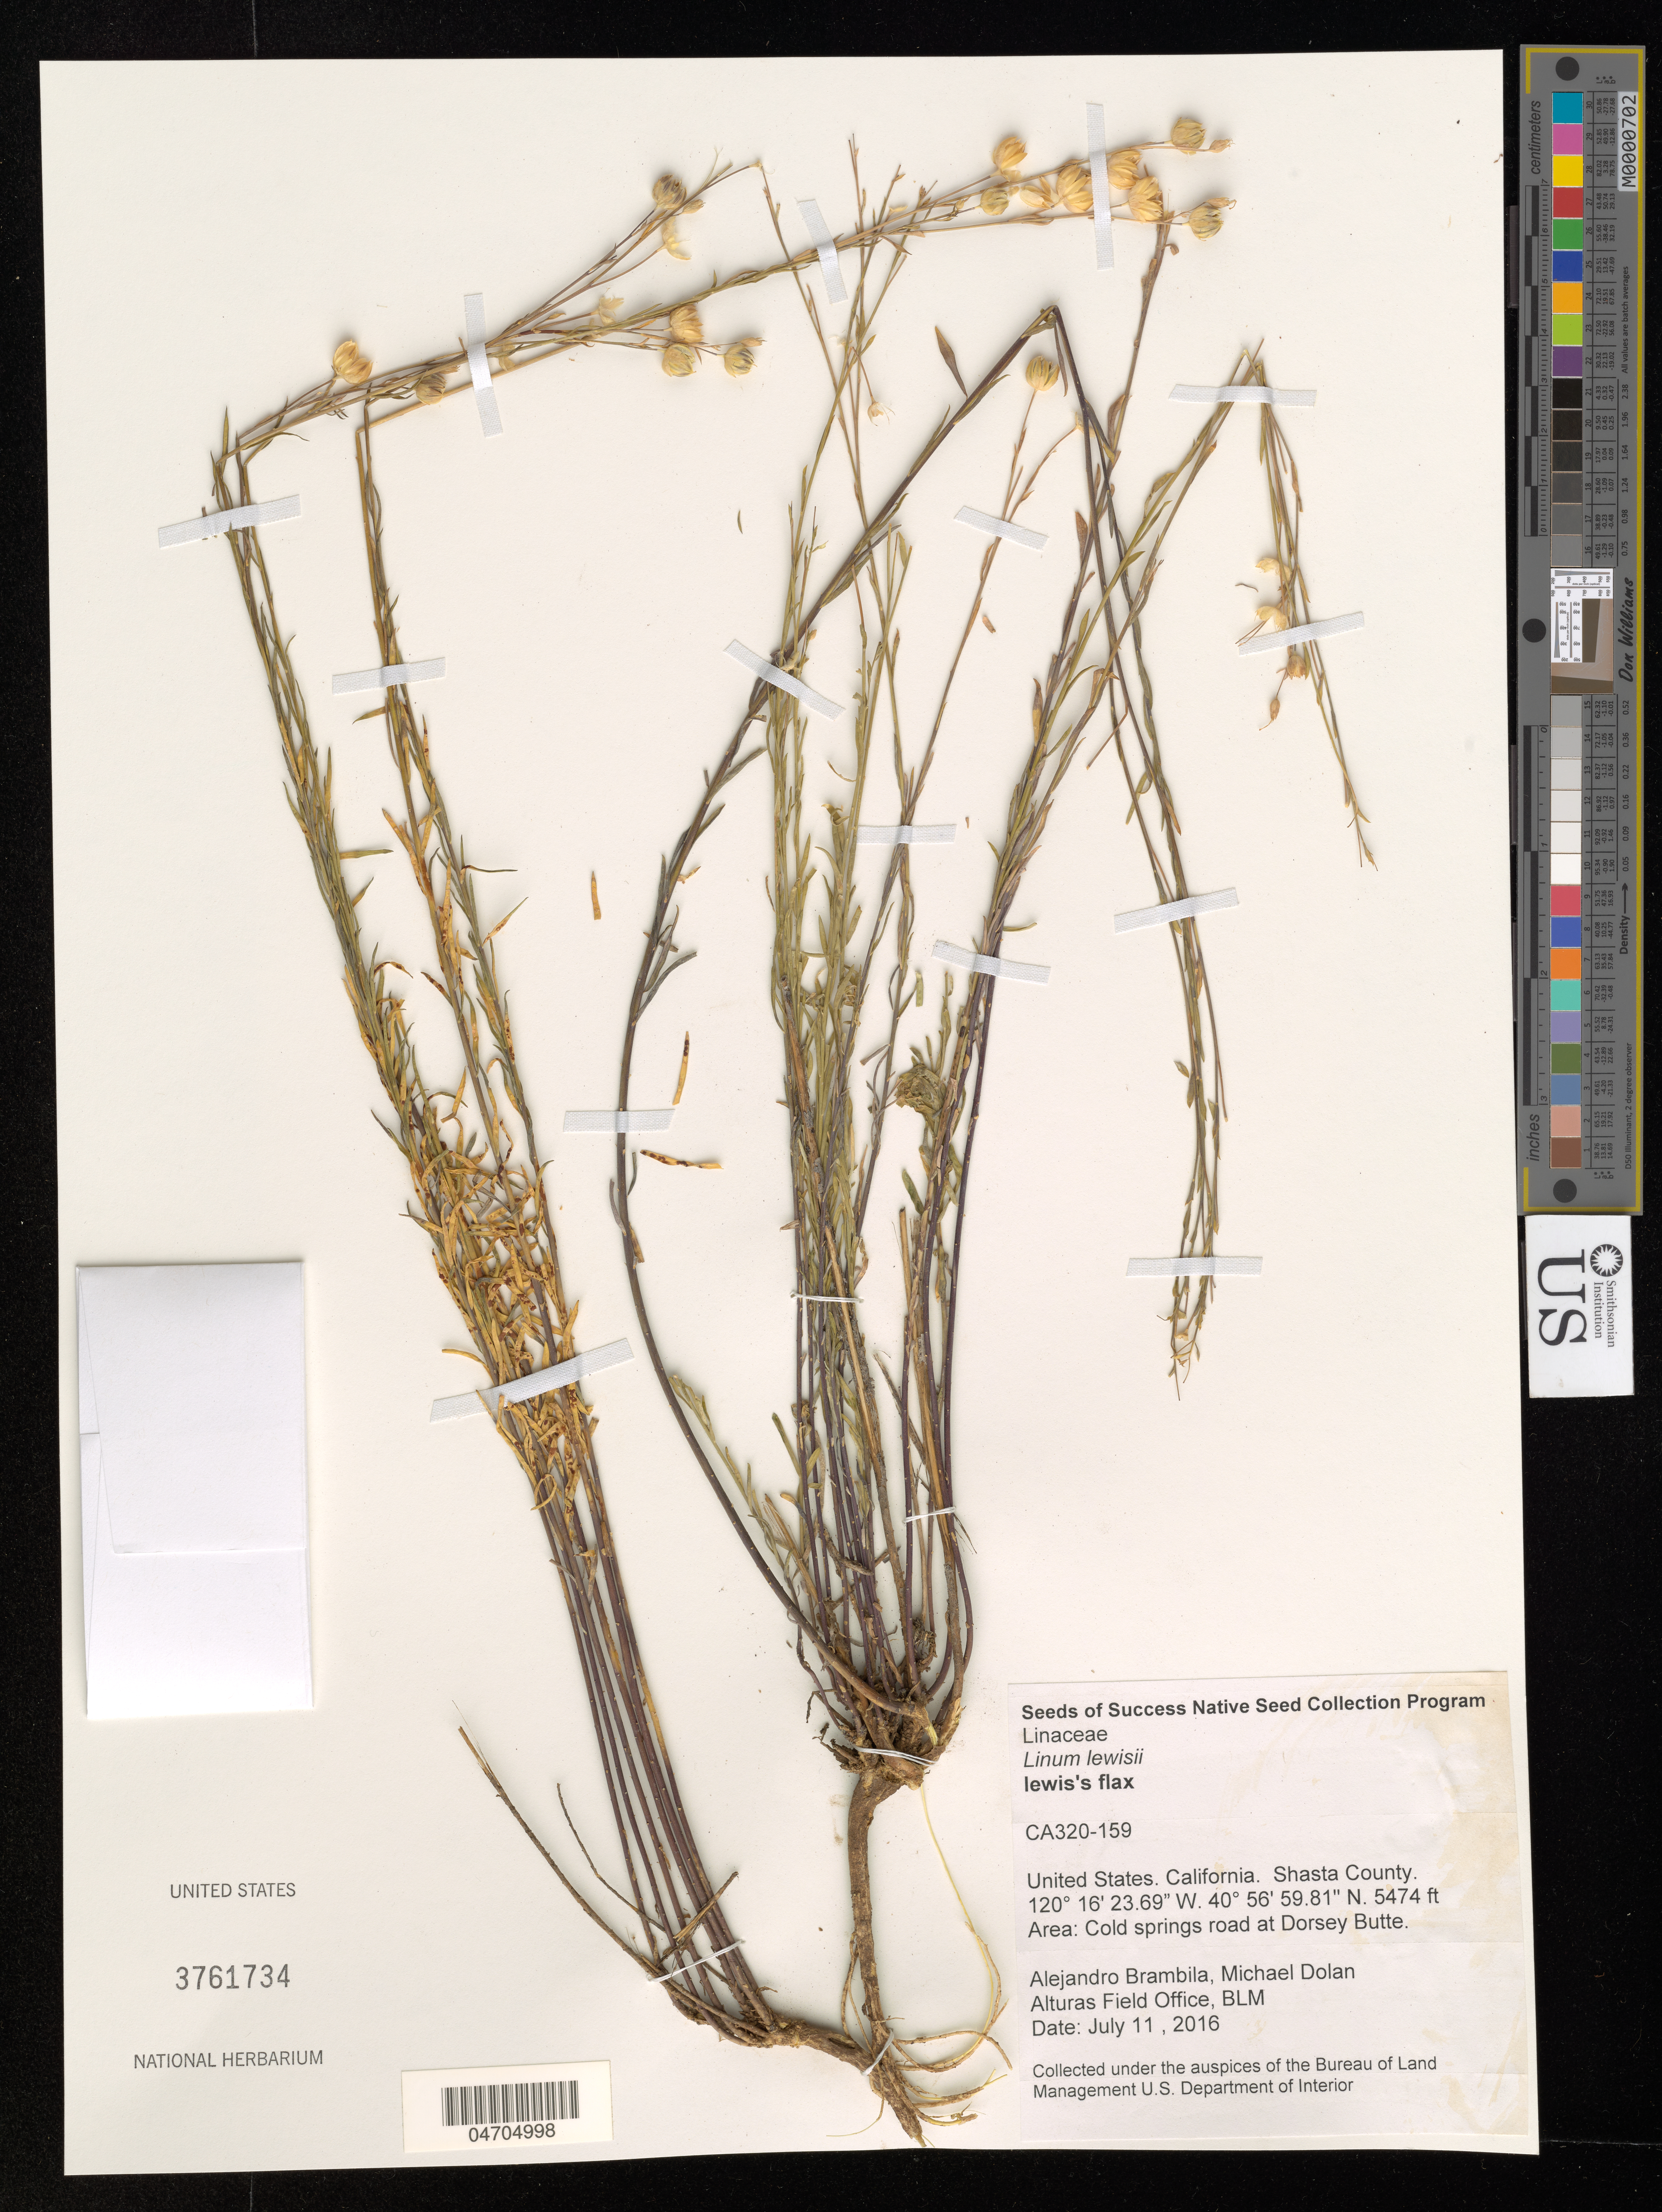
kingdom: Plantae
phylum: Tracheophyta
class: Magnoliopsida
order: Malpighiales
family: Linaceae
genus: Linum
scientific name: Linum lewisii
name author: Pursh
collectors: A. Brambila & M. Dolan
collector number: CA320-159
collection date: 2016-07-11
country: United States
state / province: California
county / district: Shasta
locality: Shasta County. Area: Cold springs road at Dorsey Butte.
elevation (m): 1668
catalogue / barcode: US 3761734